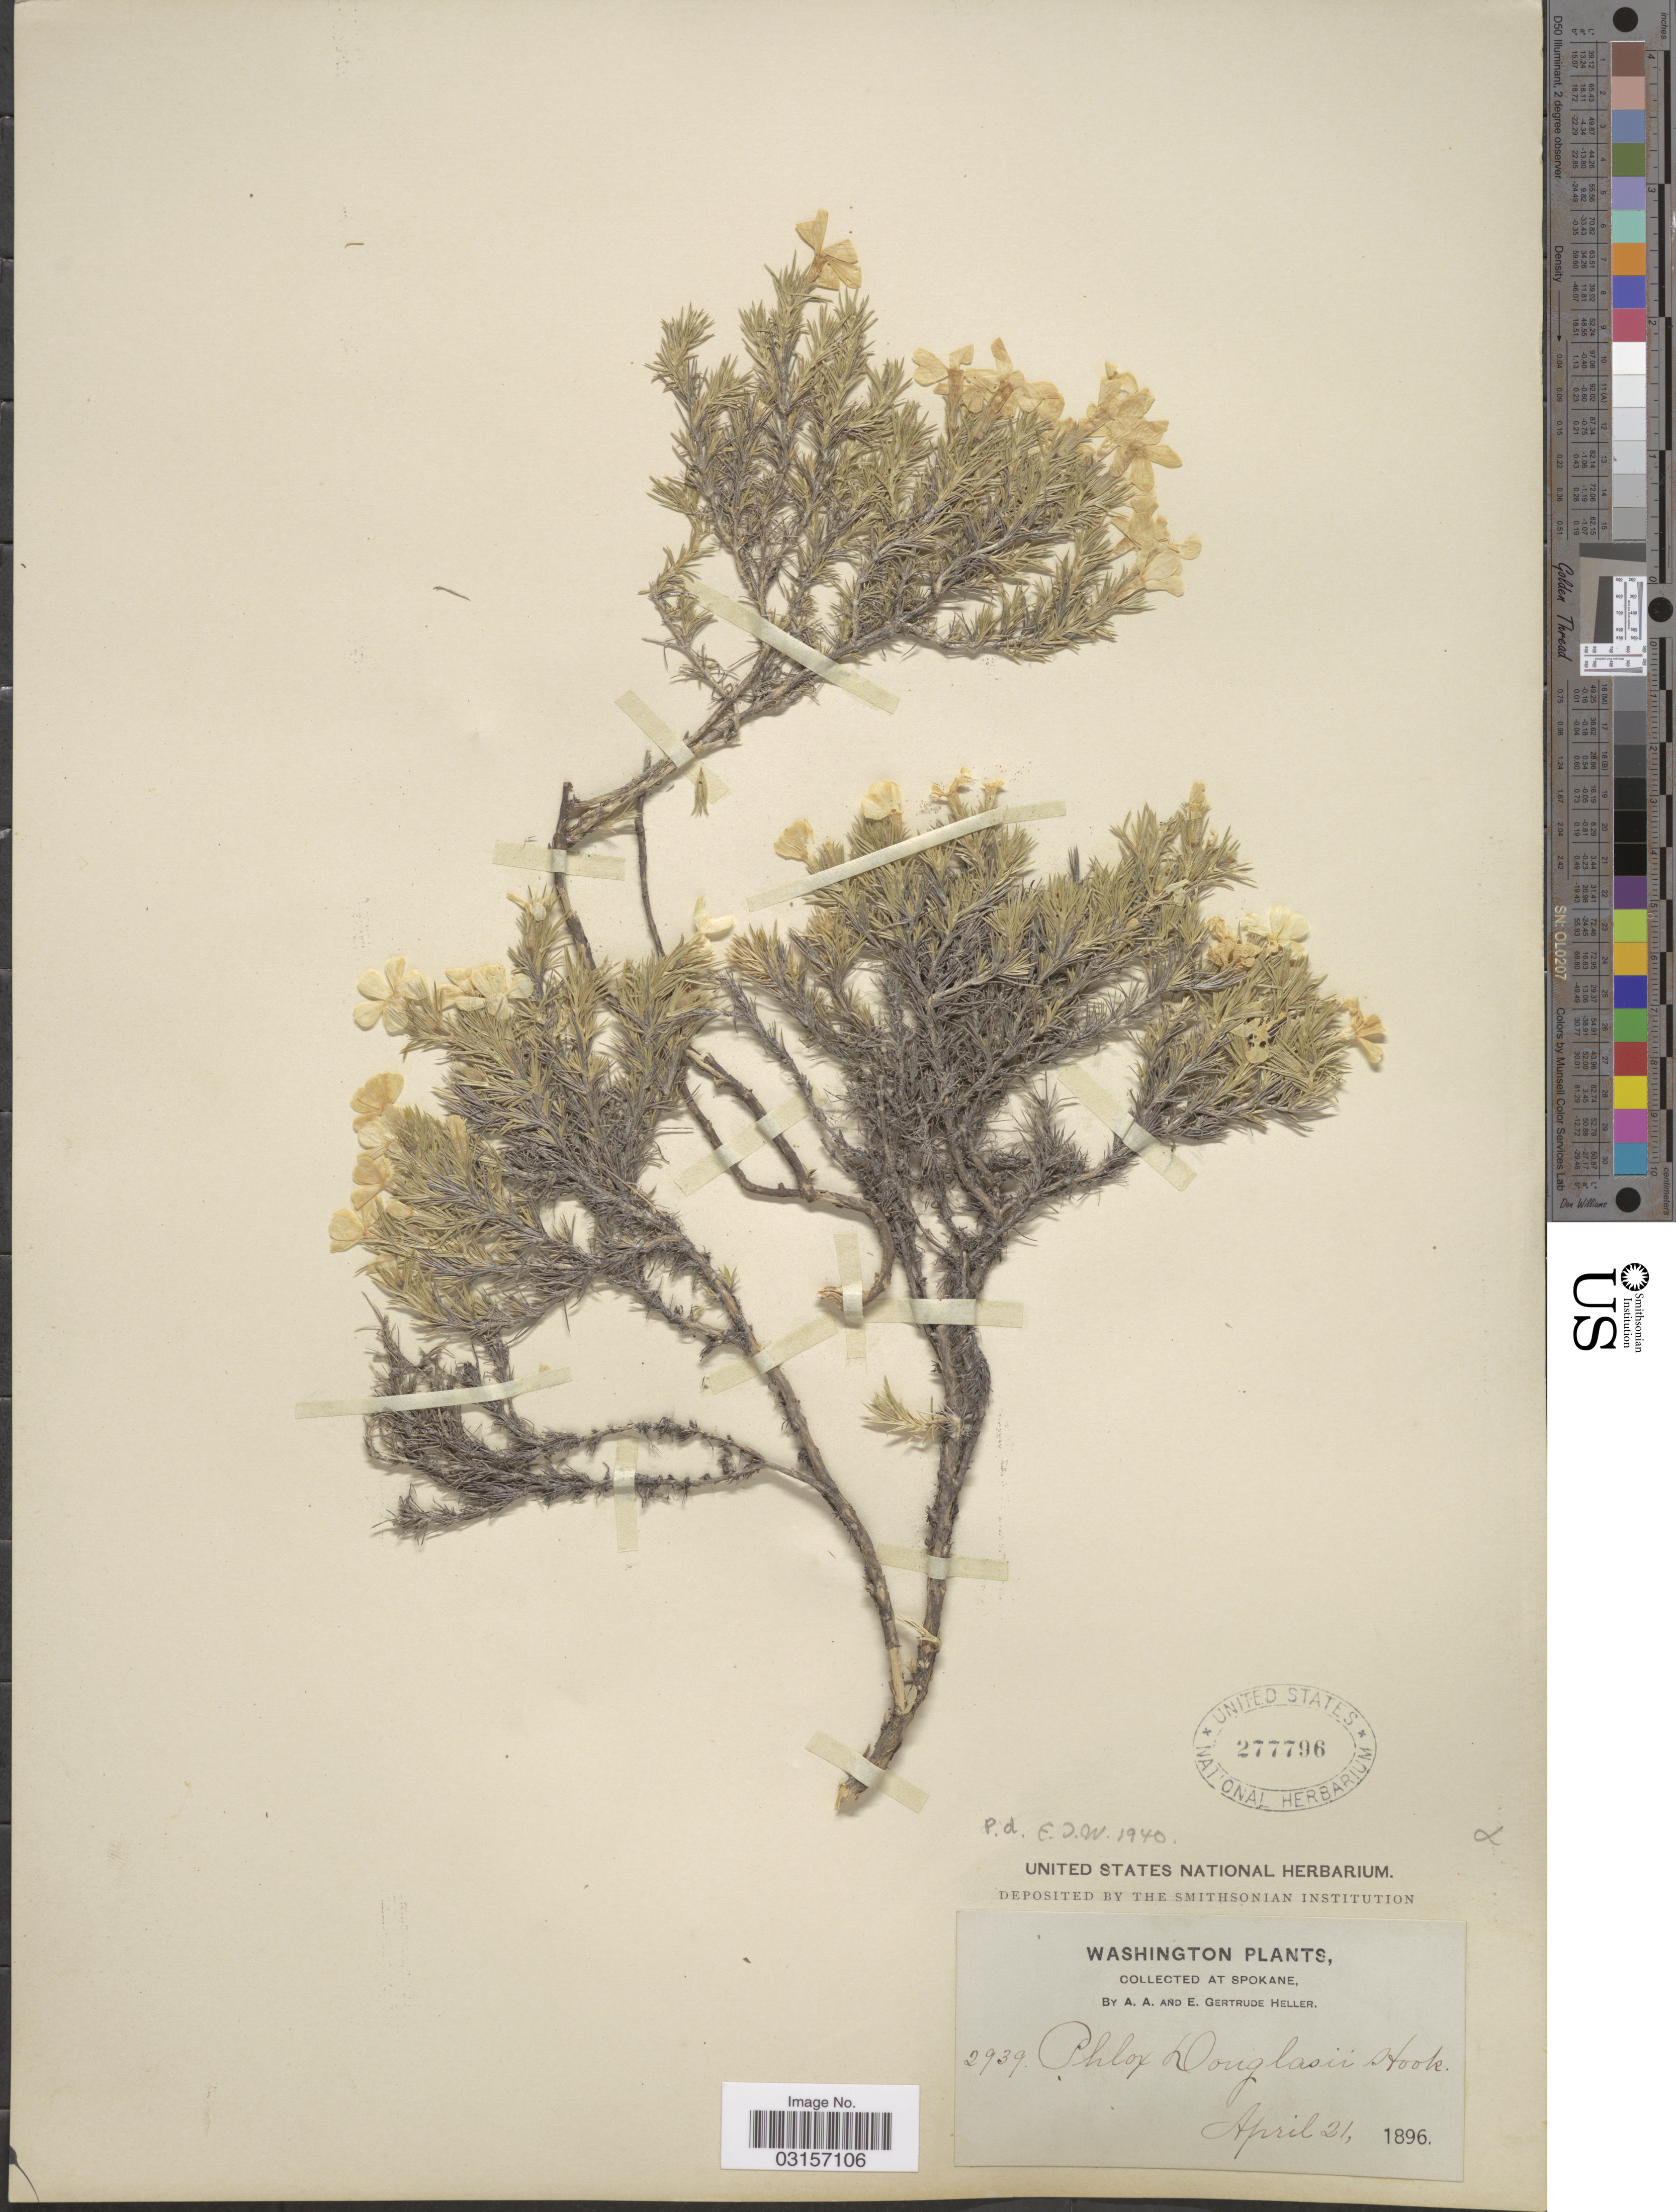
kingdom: Plantae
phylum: Tracheophyta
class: Magnoliopsida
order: Ericales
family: Polemoniaceae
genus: Phlox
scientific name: Phlox caespitosa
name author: Nutt.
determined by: Mayfield, M. H.; Ferguson, C. J.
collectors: A. A. Heller & E. Gertrude Heller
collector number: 2939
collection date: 1896-04-21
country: United States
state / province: Washington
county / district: Spokane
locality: Spokane.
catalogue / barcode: US 277796